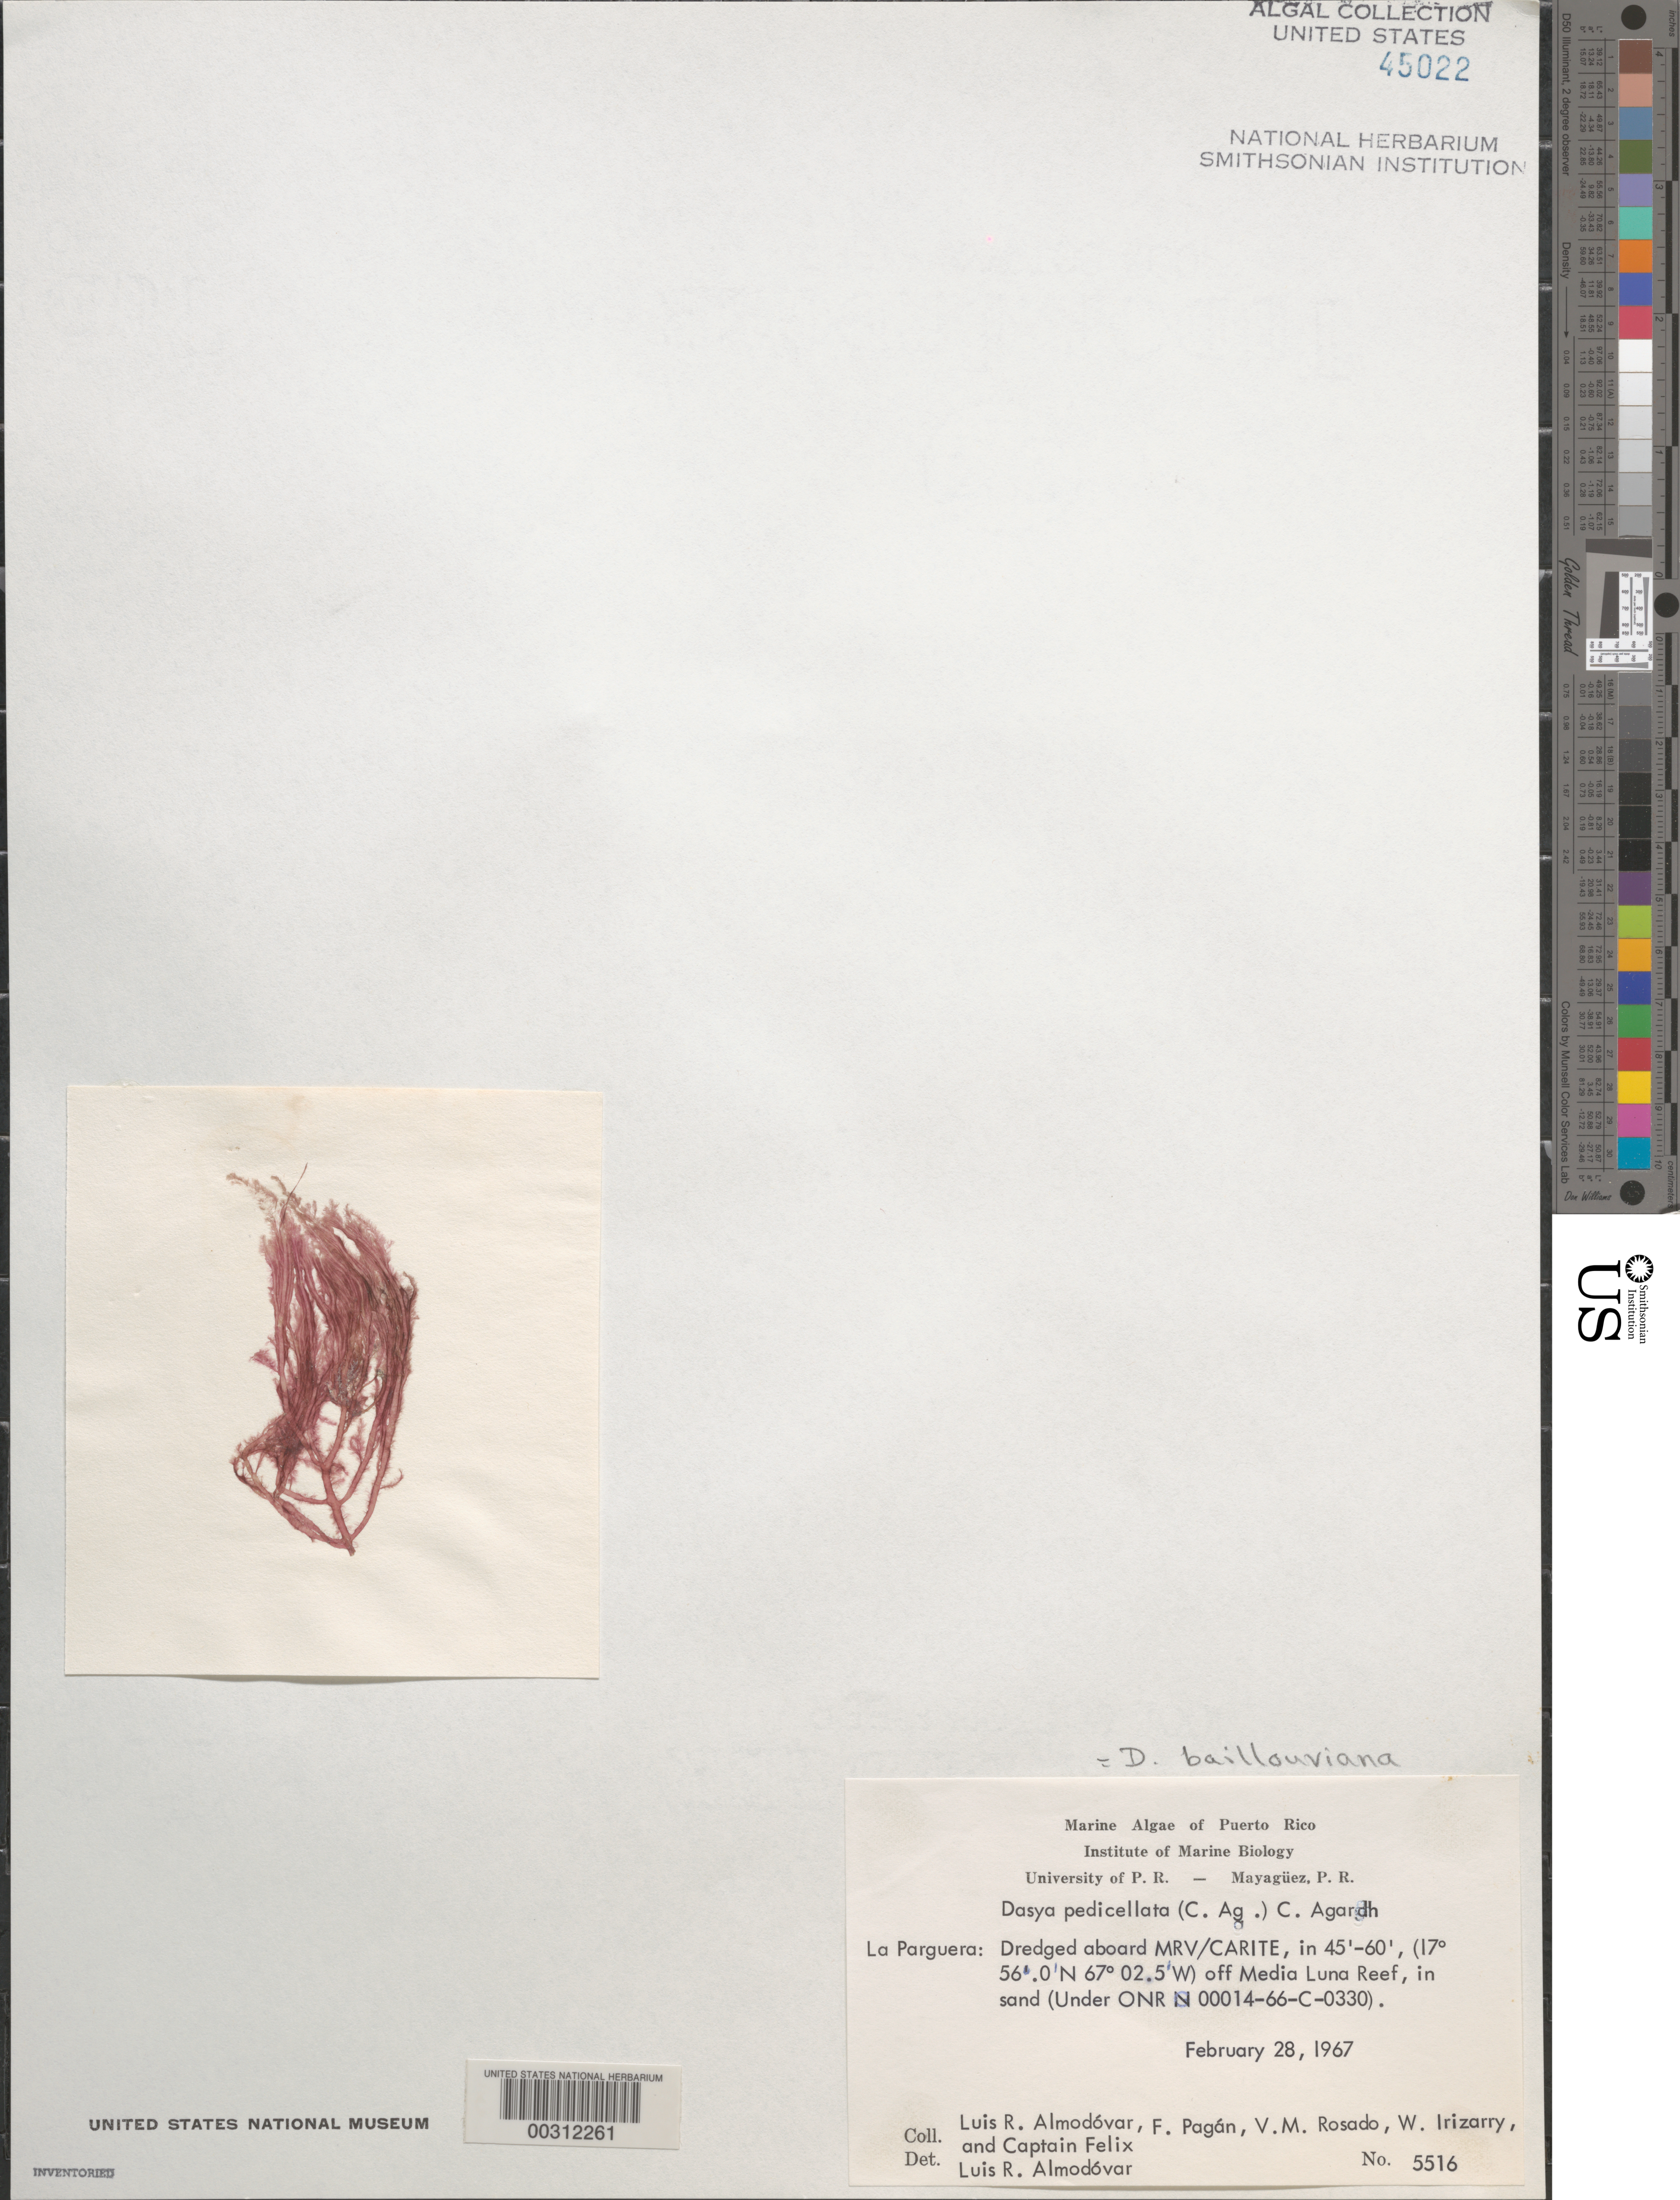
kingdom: Plantae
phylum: Rhodophyta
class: Florideophyceae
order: Ceramiales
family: Dasyaceae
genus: Dasya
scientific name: Dasya pedicellata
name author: (C. Agardh) C. Agardh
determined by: Algae name updating Project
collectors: L. Almodovar, F. Pagan, V. Rosado, W. Irizarry & C. Felix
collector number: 5516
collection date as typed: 28 Feb 1967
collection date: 1967-02-28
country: Puerto Rico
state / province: Lajas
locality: La Parguera, off Media Luna Reef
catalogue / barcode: US 45022